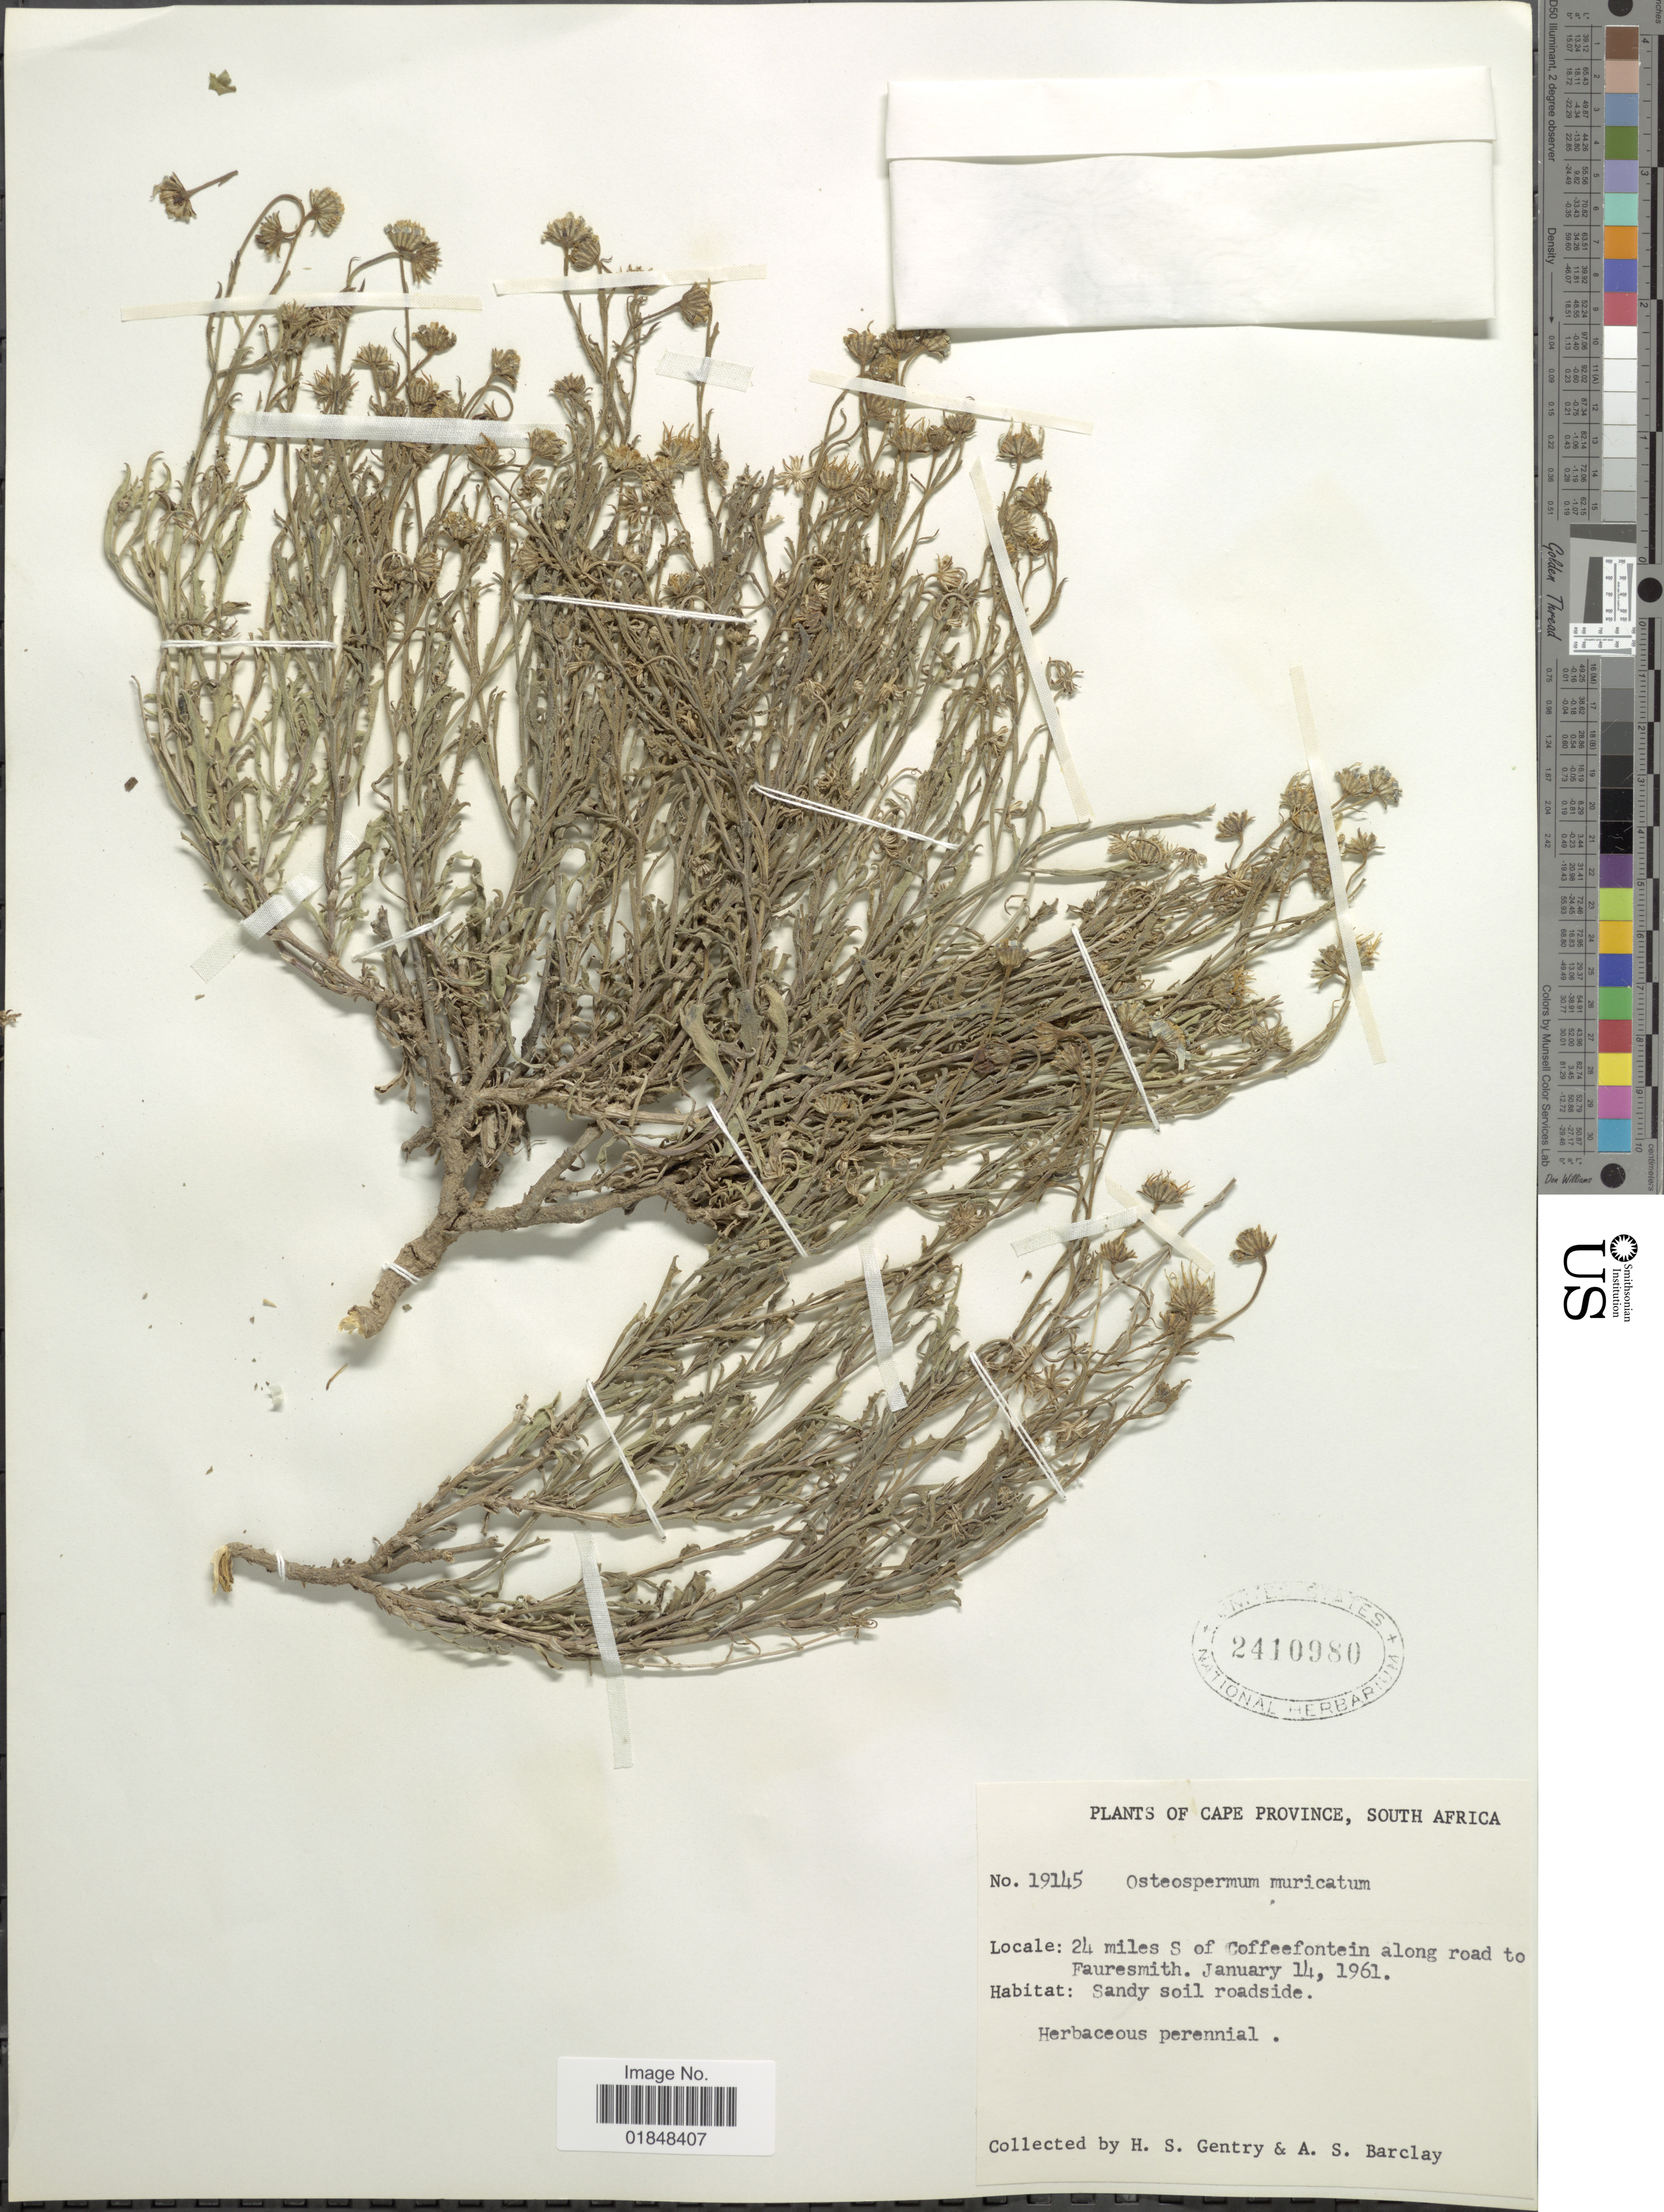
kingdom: Plantae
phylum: Tracheophyta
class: Magnoliopsida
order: Asterales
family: Asteraceae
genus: Osteospermum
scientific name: Osteospermum muricatum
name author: E. Mey.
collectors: H. S. Gentry & A. S. Barclay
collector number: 19145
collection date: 1961-01-14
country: South Africa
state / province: Free State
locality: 24 miles S of Coffeefontein along road to Fauresmith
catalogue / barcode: US 2410980